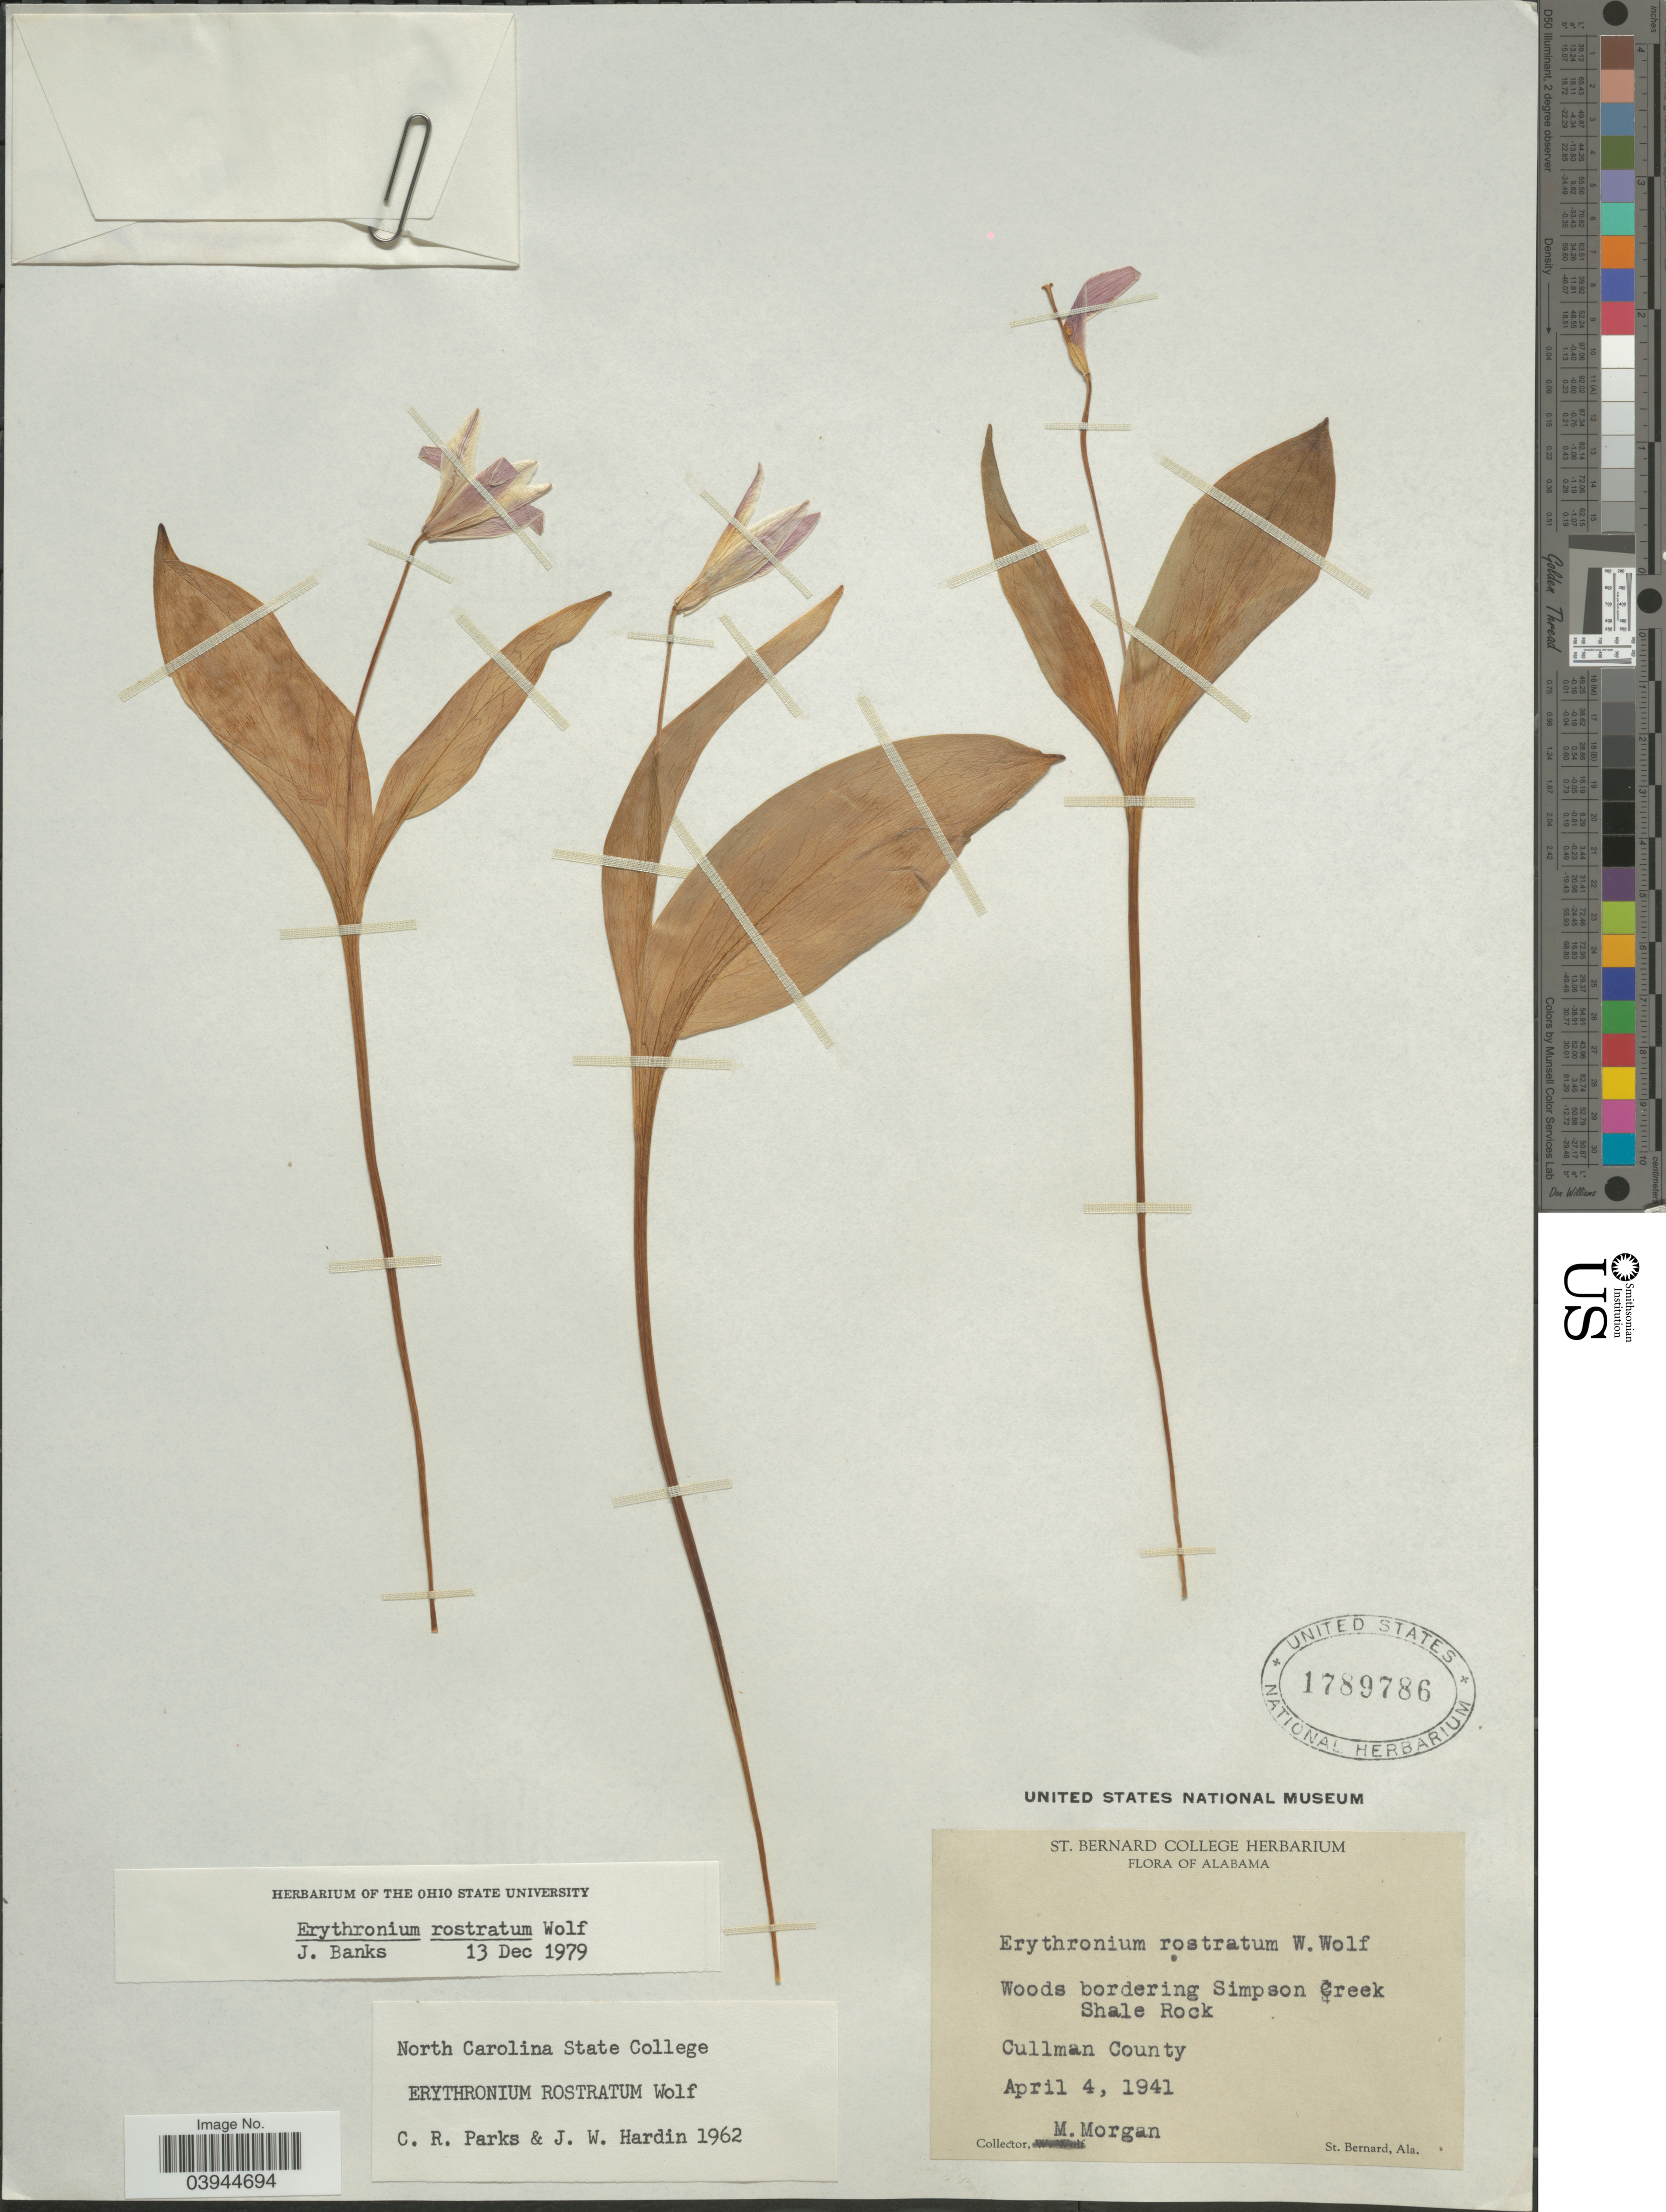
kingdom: Plantae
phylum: Tracheophyta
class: Liliopsida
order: Liliales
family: Liliaceae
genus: Erythronium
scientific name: Erythronium rostratum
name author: W. Wolf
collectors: M. Morgan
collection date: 1941-04-04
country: United States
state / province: Alabama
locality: Woods bordering Simpson Creek. Shale Rock. Cullman County.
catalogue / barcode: US 1789786